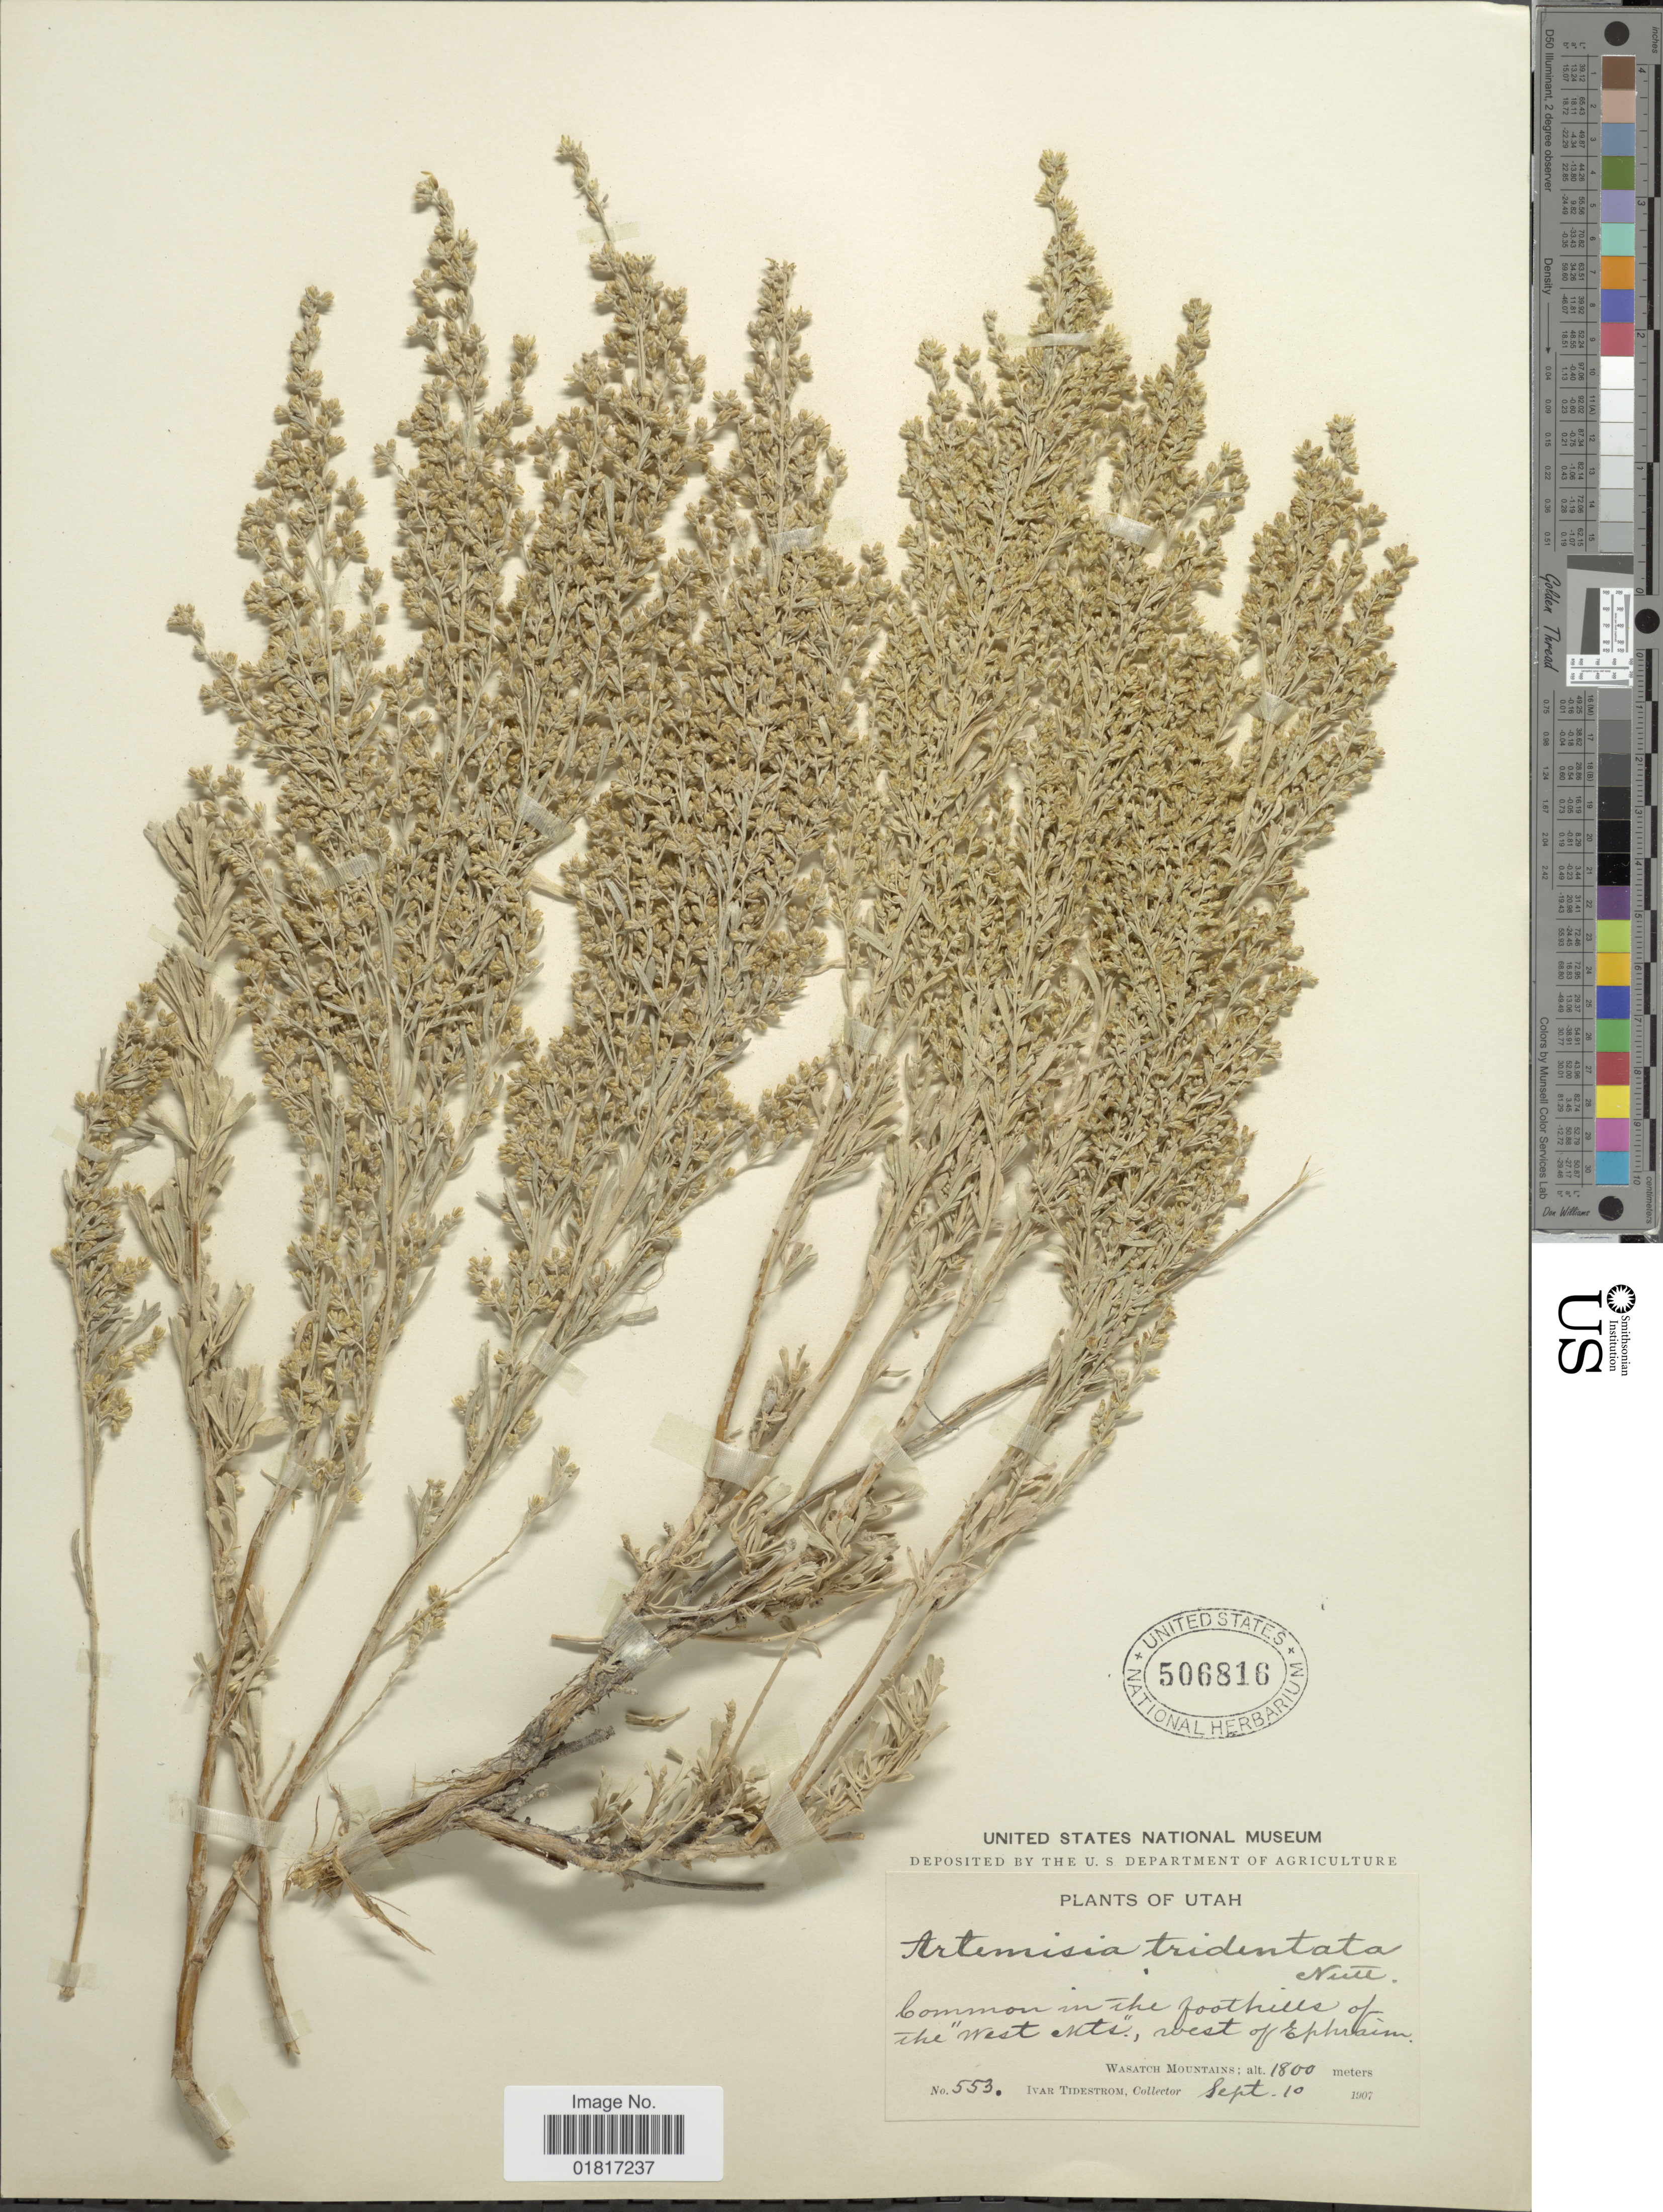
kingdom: Plantae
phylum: Tracheophyta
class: Magnoliopsida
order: Asterales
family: Asteraceae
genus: Artemisia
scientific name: Artemisia tridentata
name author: Nutt.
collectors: I. F. Tidestrom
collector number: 553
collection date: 1907-09-10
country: United States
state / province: Utah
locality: Common in the foothills of the 'West Mts', west of Ephraim, Wasatch Mountains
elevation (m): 1800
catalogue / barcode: US 506816